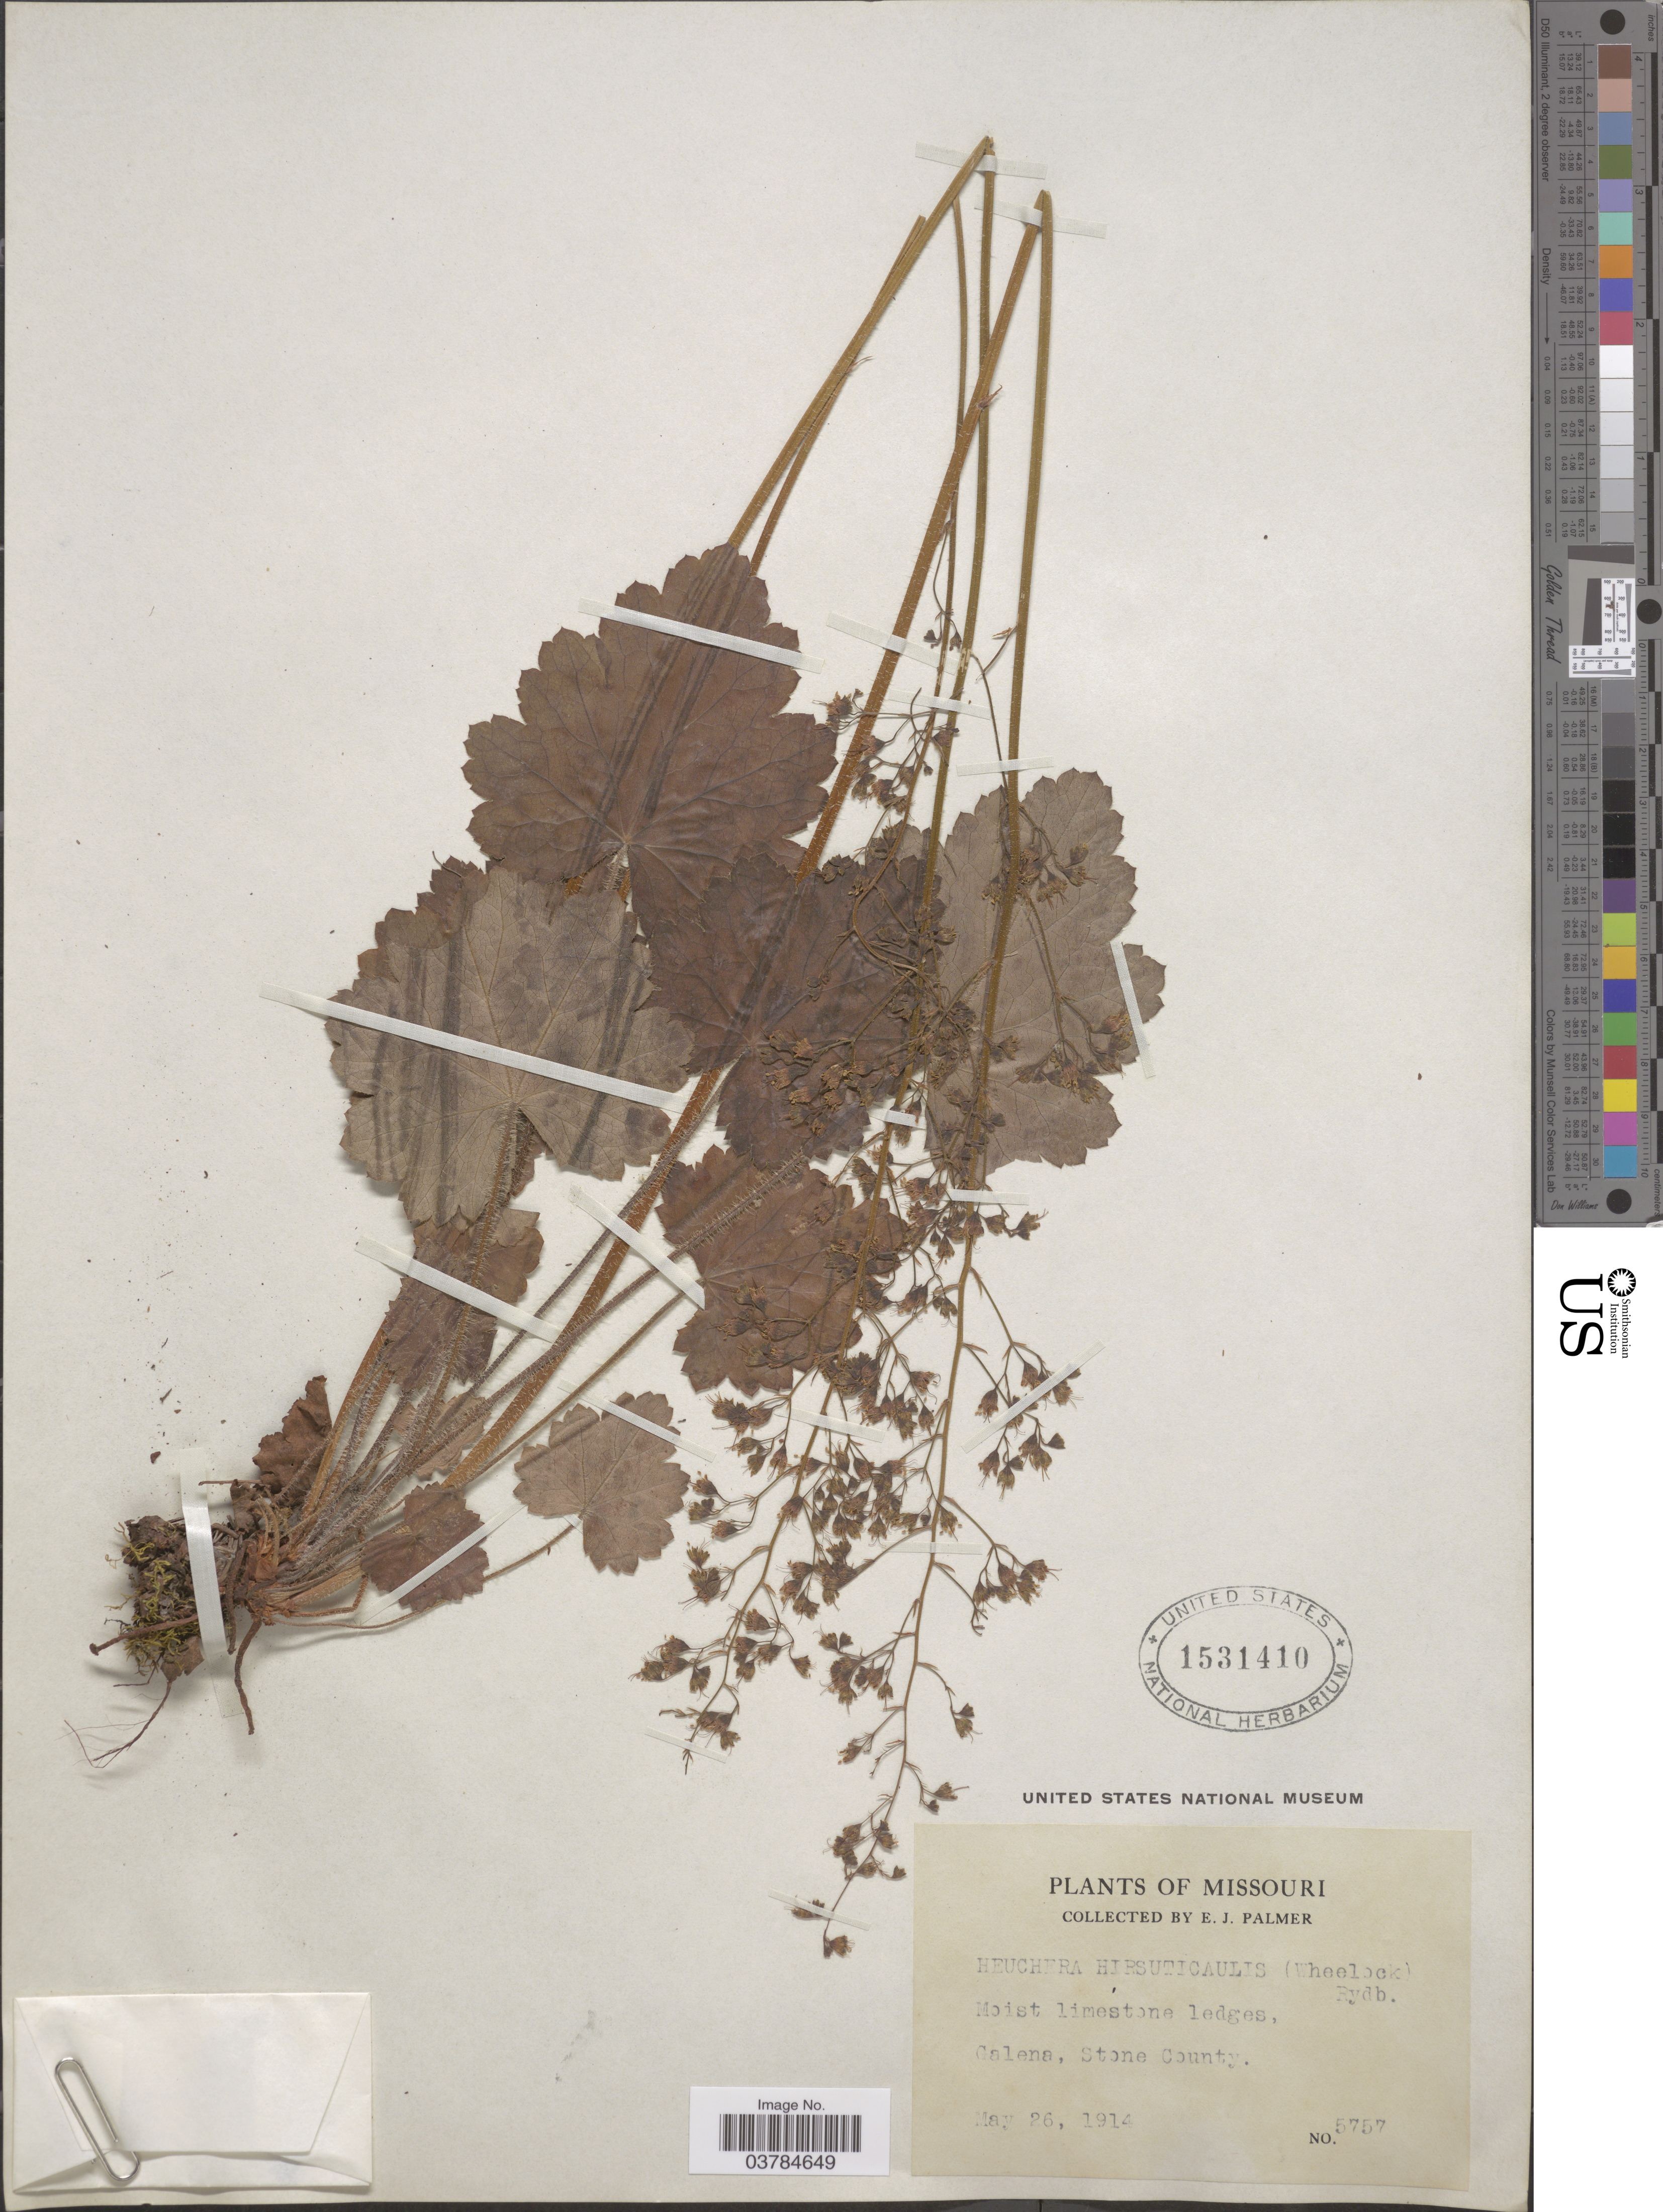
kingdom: Plantae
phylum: Tracheophyta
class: Magnoliopsida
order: Saxifragales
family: Saxifragaceae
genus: Heuchera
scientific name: Heuchera hirsuticaulis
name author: (Wheelock) Rydb.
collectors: E. J. Palmer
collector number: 5757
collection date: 1914-05-26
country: United States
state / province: Missouri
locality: Calena, Stone County.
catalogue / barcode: US 1531410